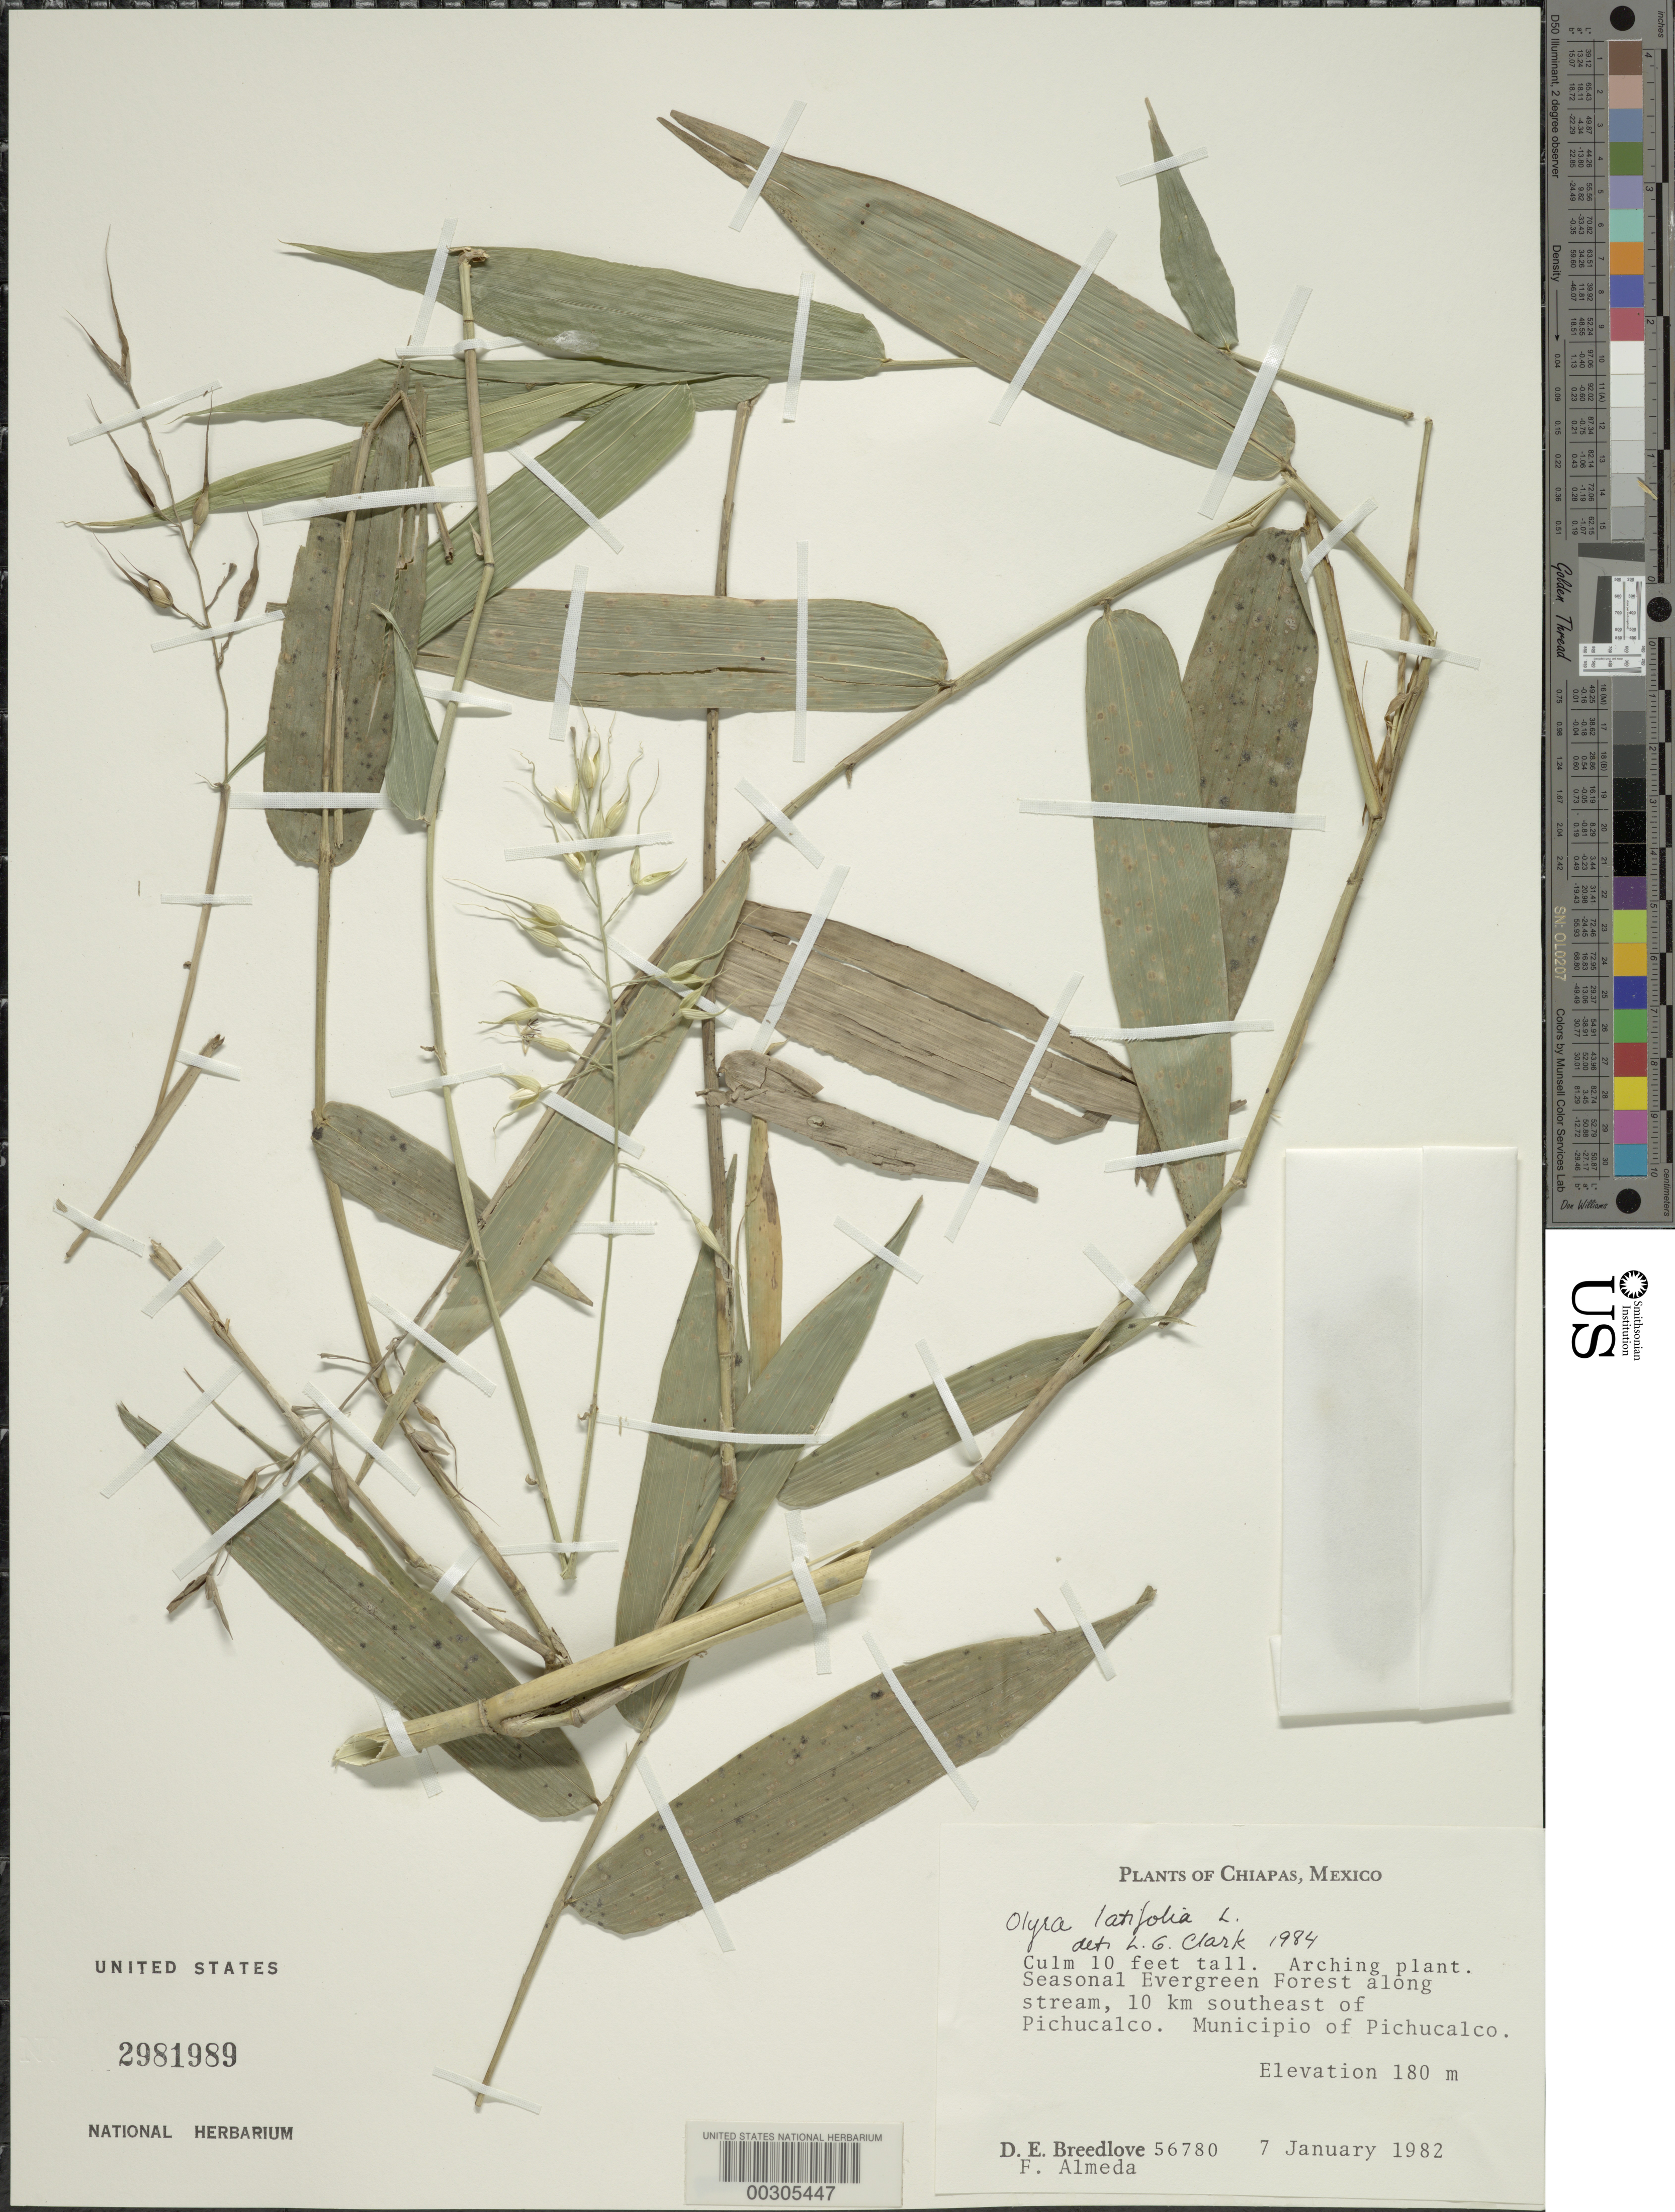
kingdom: Plantae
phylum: Tracheophyta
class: Liliopsida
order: Poales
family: Poaceae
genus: Olyra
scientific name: Olyra latifolia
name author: L.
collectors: D. E. Breedlove & F. Almeda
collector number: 56780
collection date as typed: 07 Jan 1982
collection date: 1982-01-07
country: Mexico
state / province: Chiapas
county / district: Pichucalco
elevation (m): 180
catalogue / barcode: US 2981989